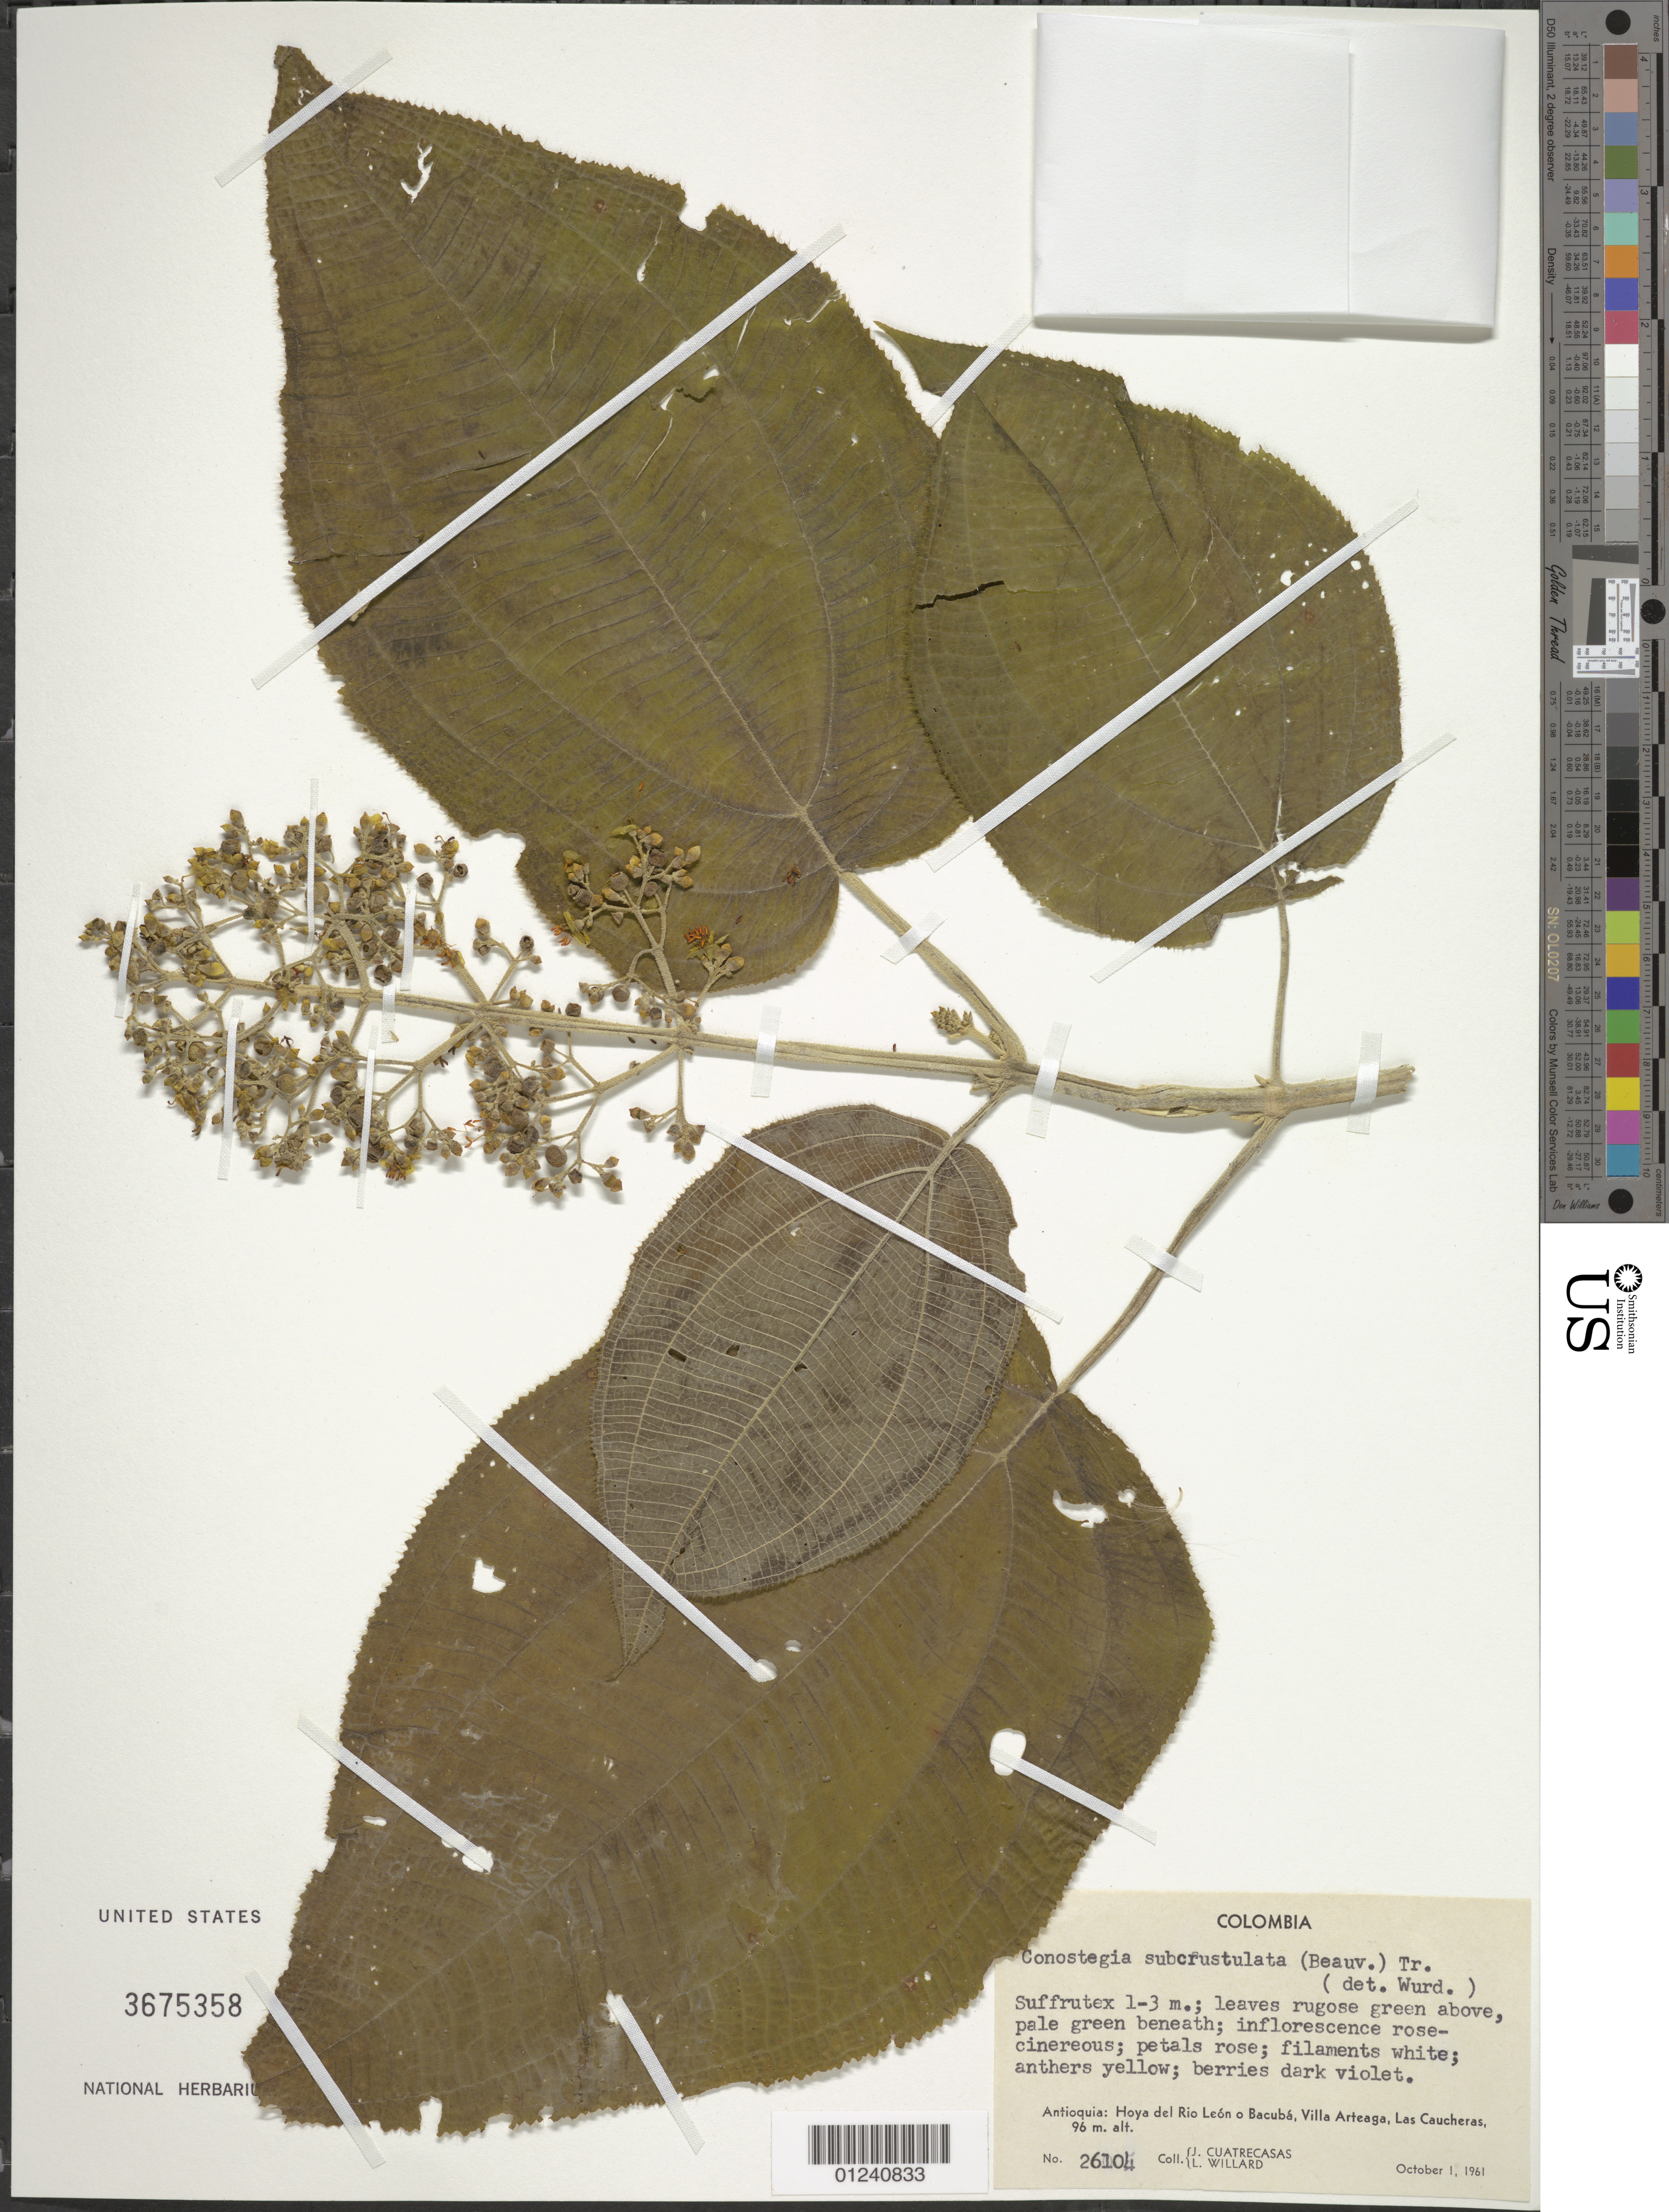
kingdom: Plantae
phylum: Tracheophyta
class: Magnoliopsida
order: Myrtales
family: Melastomataceae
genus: Conostegia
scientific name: Conostegia subcrustulata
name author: (Beurl.) Triana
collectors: J. Cuatrecasas & L. Willard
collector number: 26104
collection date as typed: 1 Oct 1961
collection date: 1961-10-01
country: Colombia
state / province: Antioquia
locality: Hoya del Rio Leon o Bacuba, Villa Arteaga, Las Caucheras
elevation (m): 96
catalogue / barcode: US 3675358